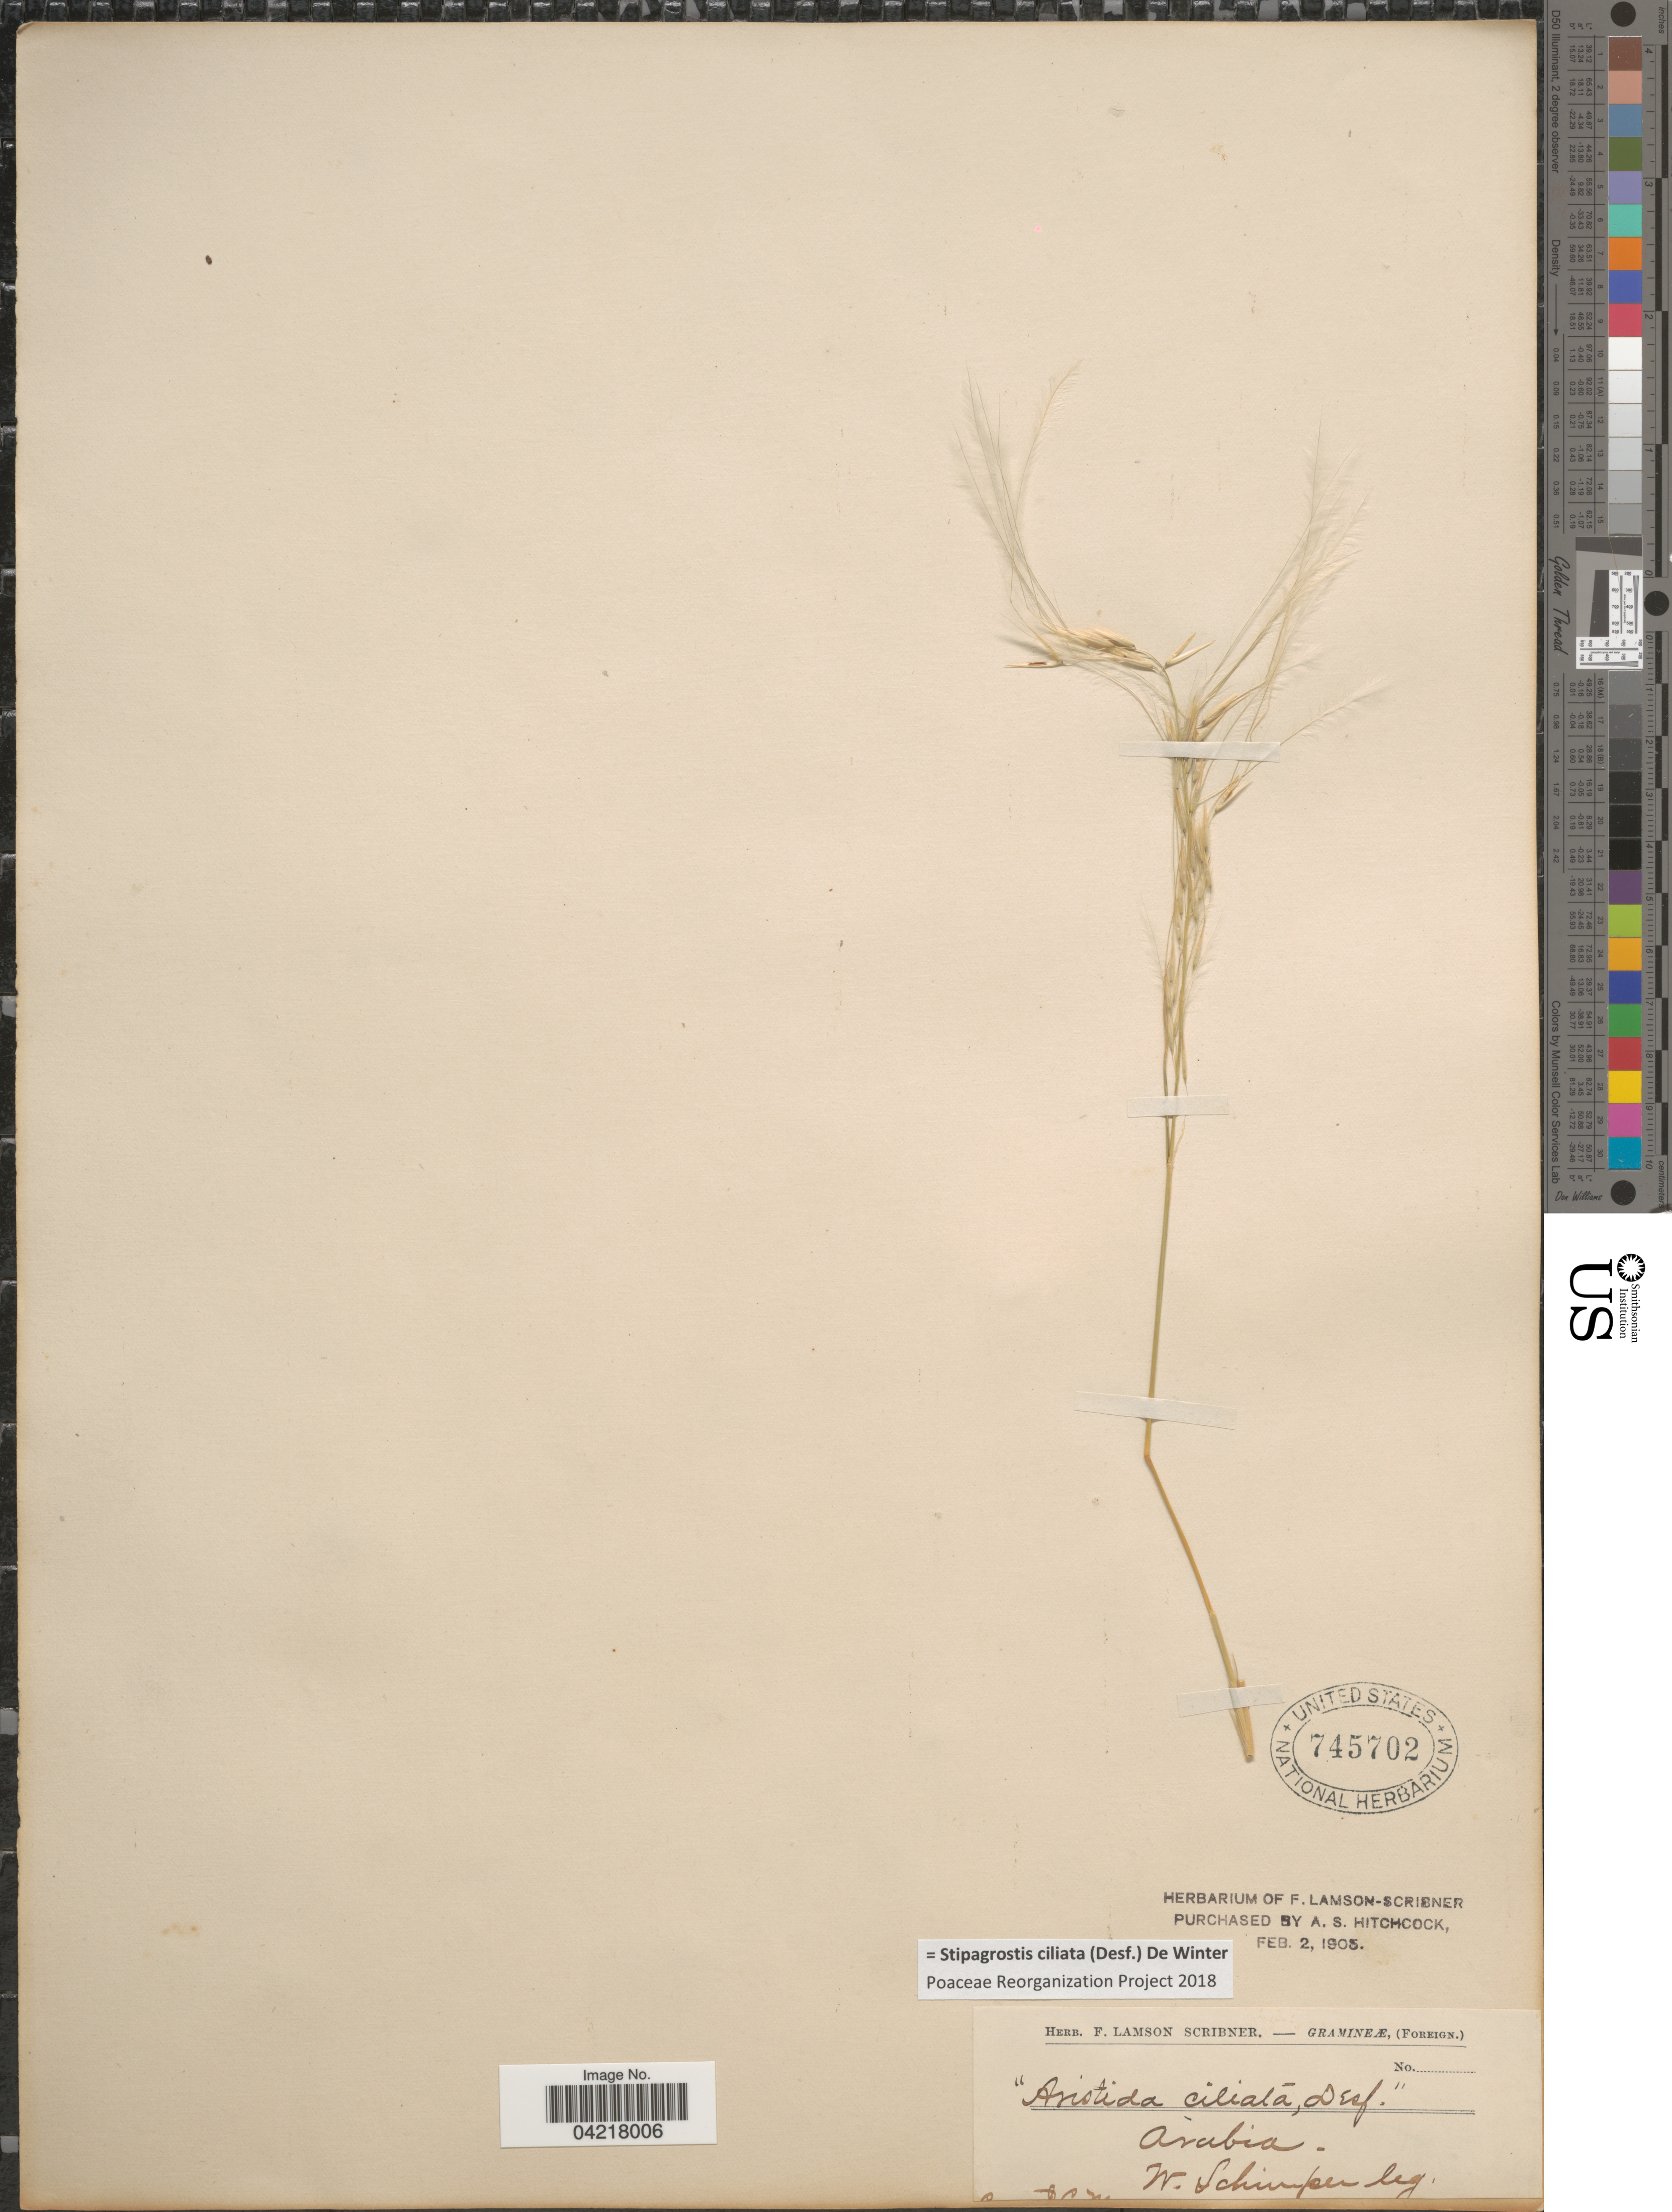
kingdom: Plantae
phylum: Tracheophyta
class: Liliopsida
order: Poales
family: Poaceae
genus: Stipagrostis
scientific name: Stipagrostis ciliata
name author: (Desf.) De Winter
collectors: W. Schimper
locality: Arabia.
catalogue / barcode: US 745702